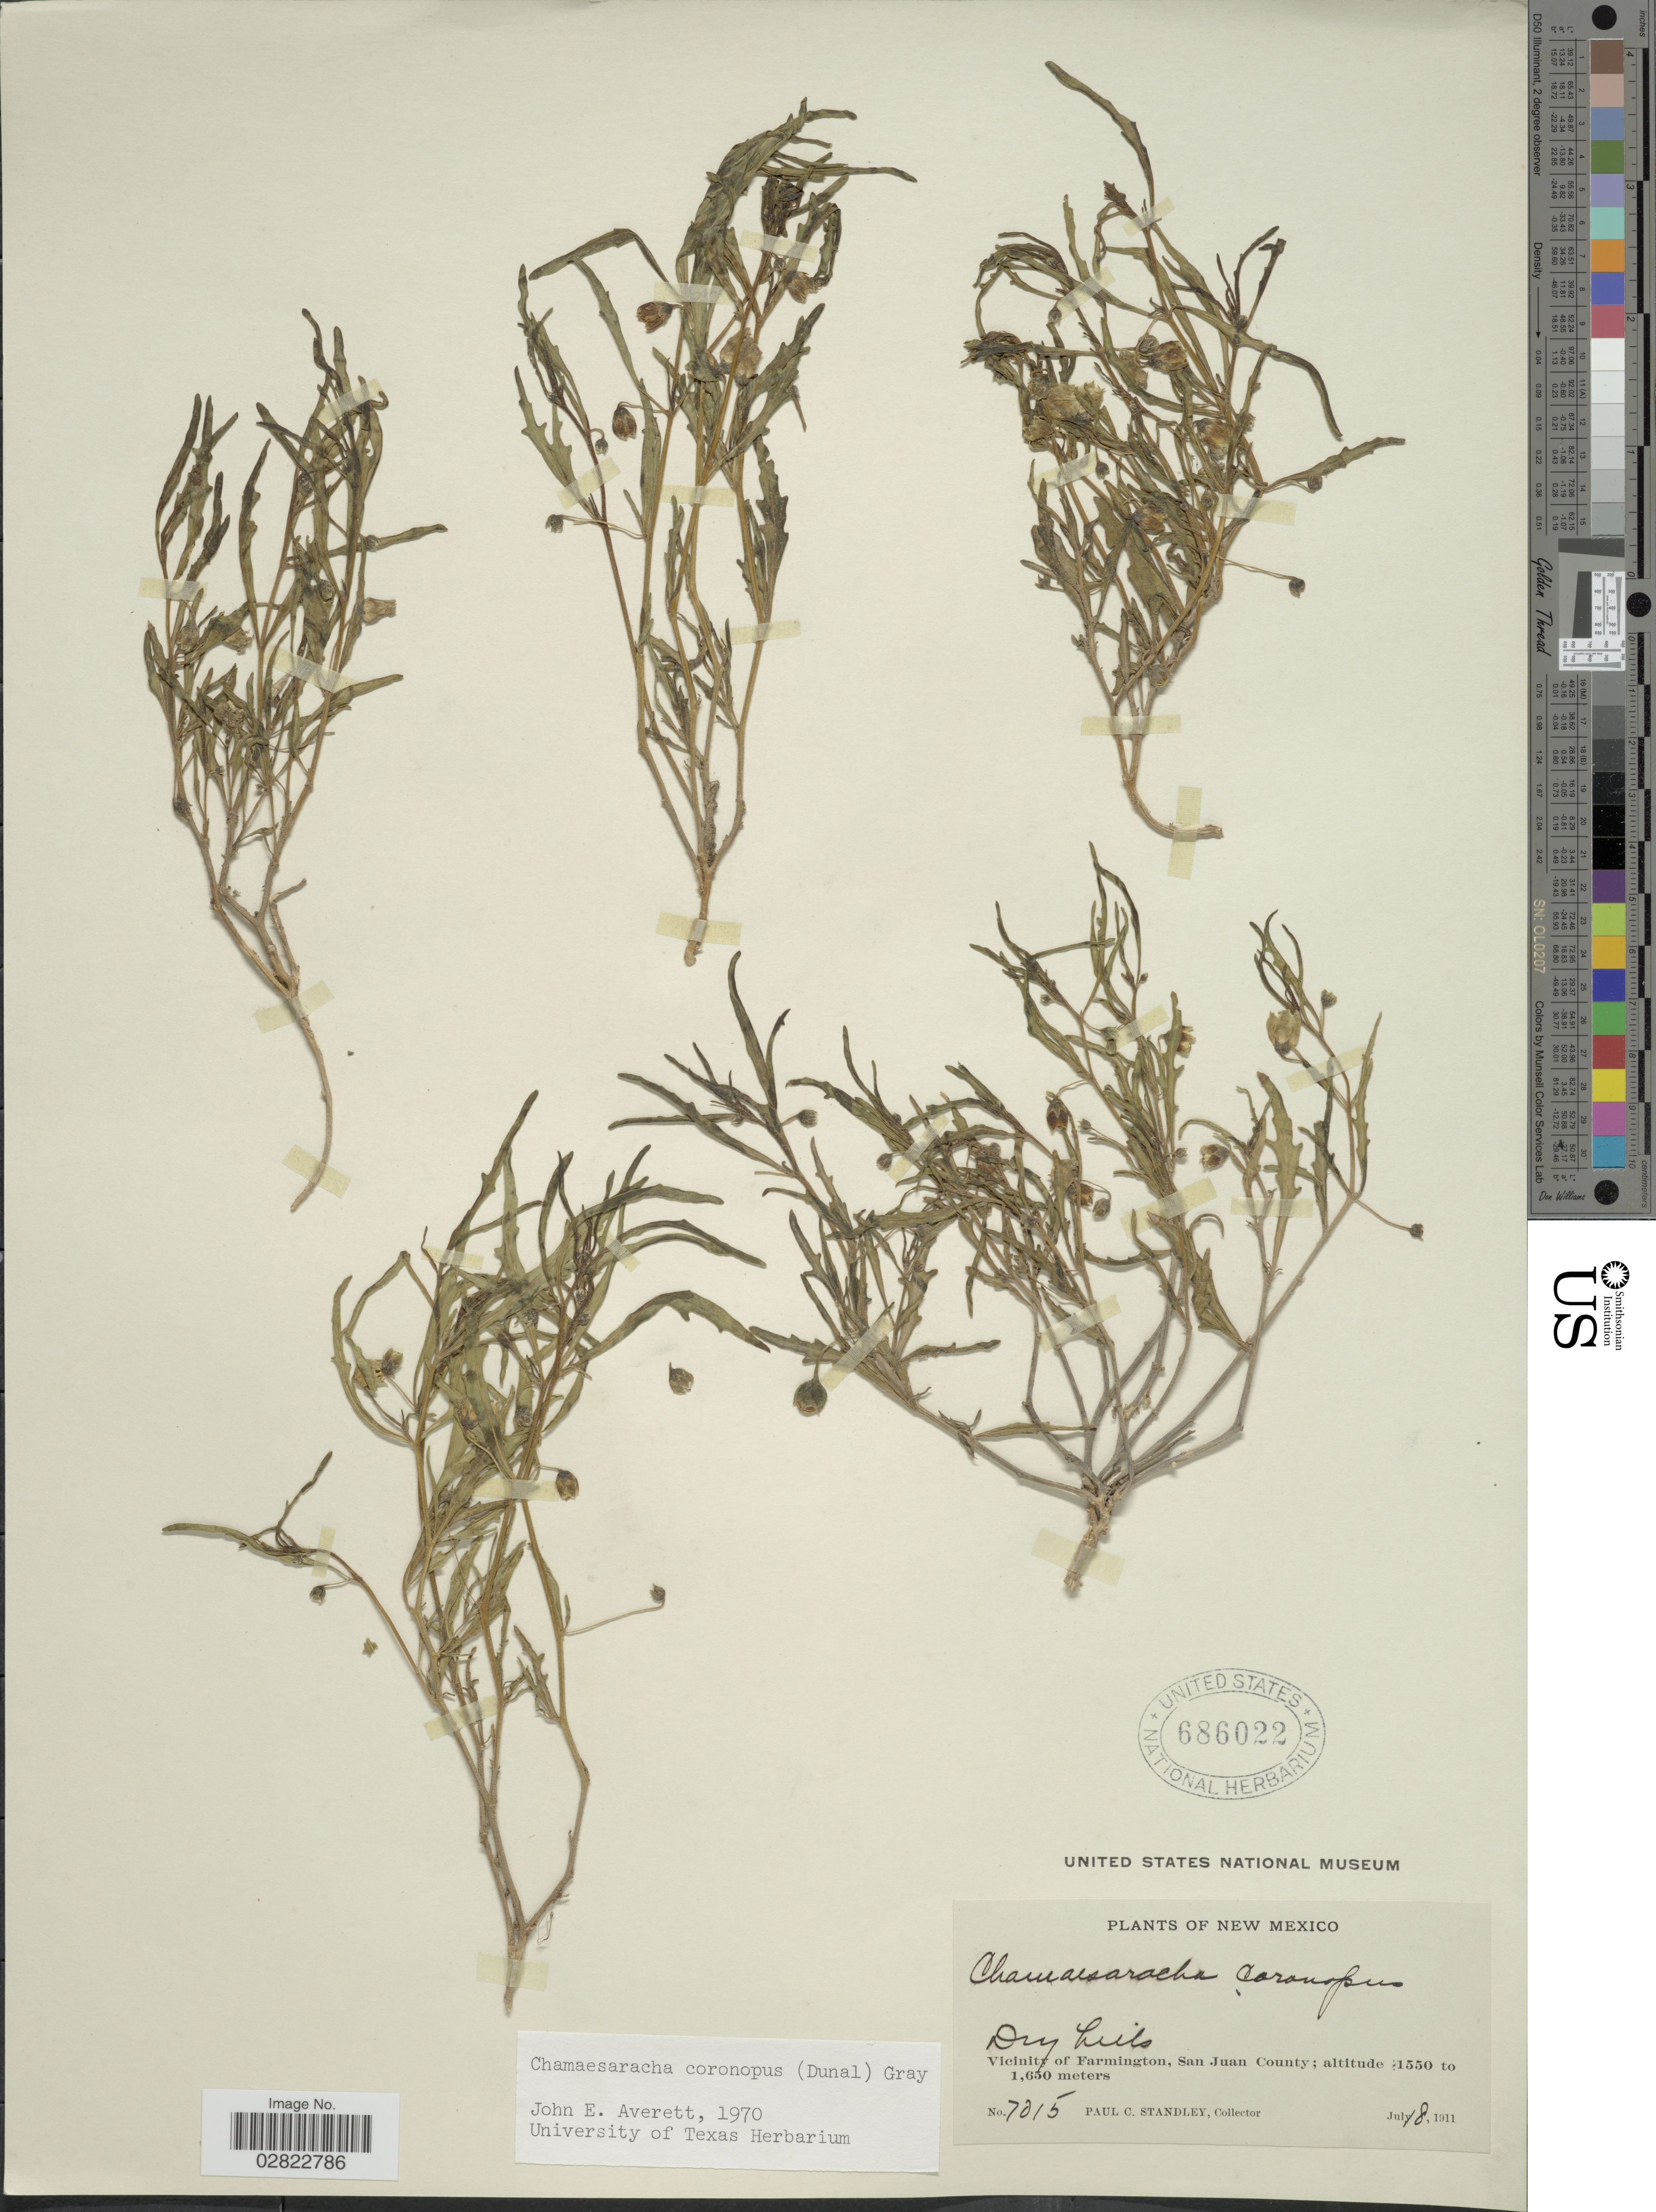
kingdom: Plantae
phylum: Tracheophyta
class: Magnoliopsida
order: Solanales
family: Solanaceae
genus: Chamaesaracha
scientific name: Chamaesaracha coronopus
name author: (Dunal) A. Gray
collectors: P. C. Standley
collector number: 7015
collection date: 1911-07-18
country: United States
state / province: New Mexico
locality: Vicinity of Farmington, San Juan County.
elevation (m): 1550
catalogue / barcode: US 686022